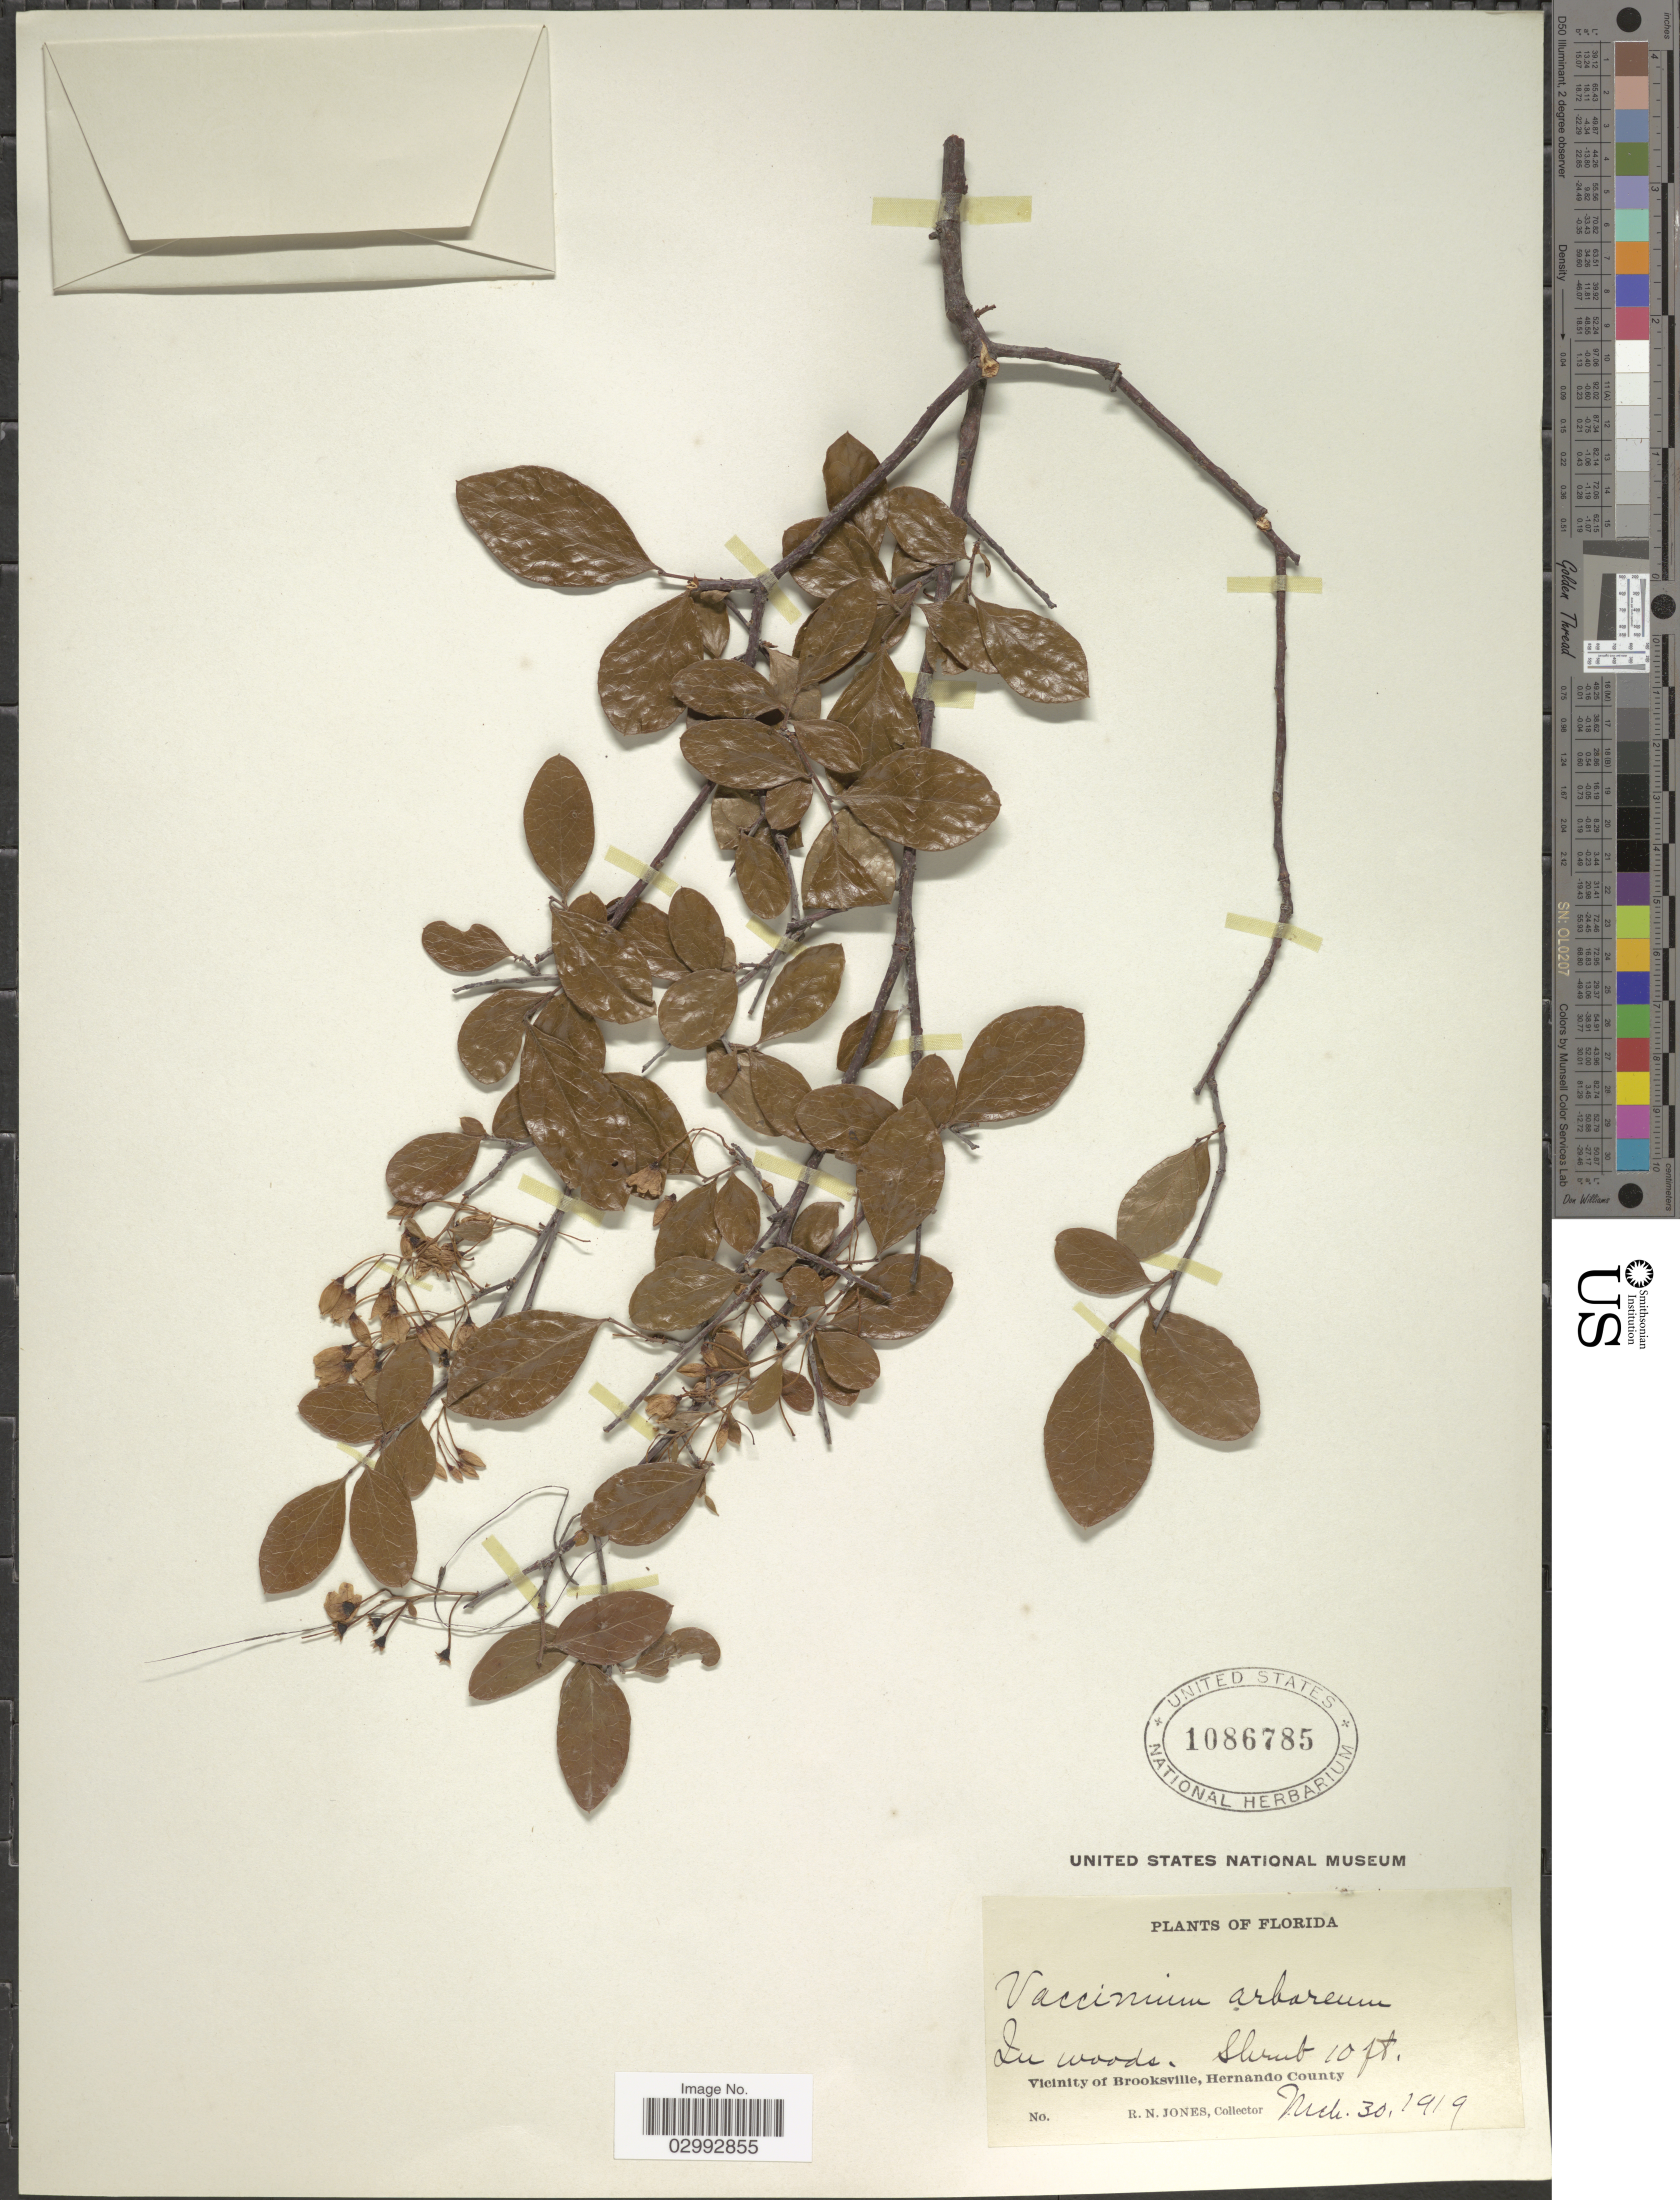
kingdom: Plantae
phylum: Tracheophyta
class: Magnoliopsida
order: Ericales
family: Ericaceae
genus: Batodendron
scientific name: Batodendron arboreum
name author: Nutt.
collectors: R. N. Jones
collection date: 1919-03-30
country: United States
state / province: Florida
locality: Vicinity of Brooksville, Hernando County.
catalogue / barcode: US 1086785